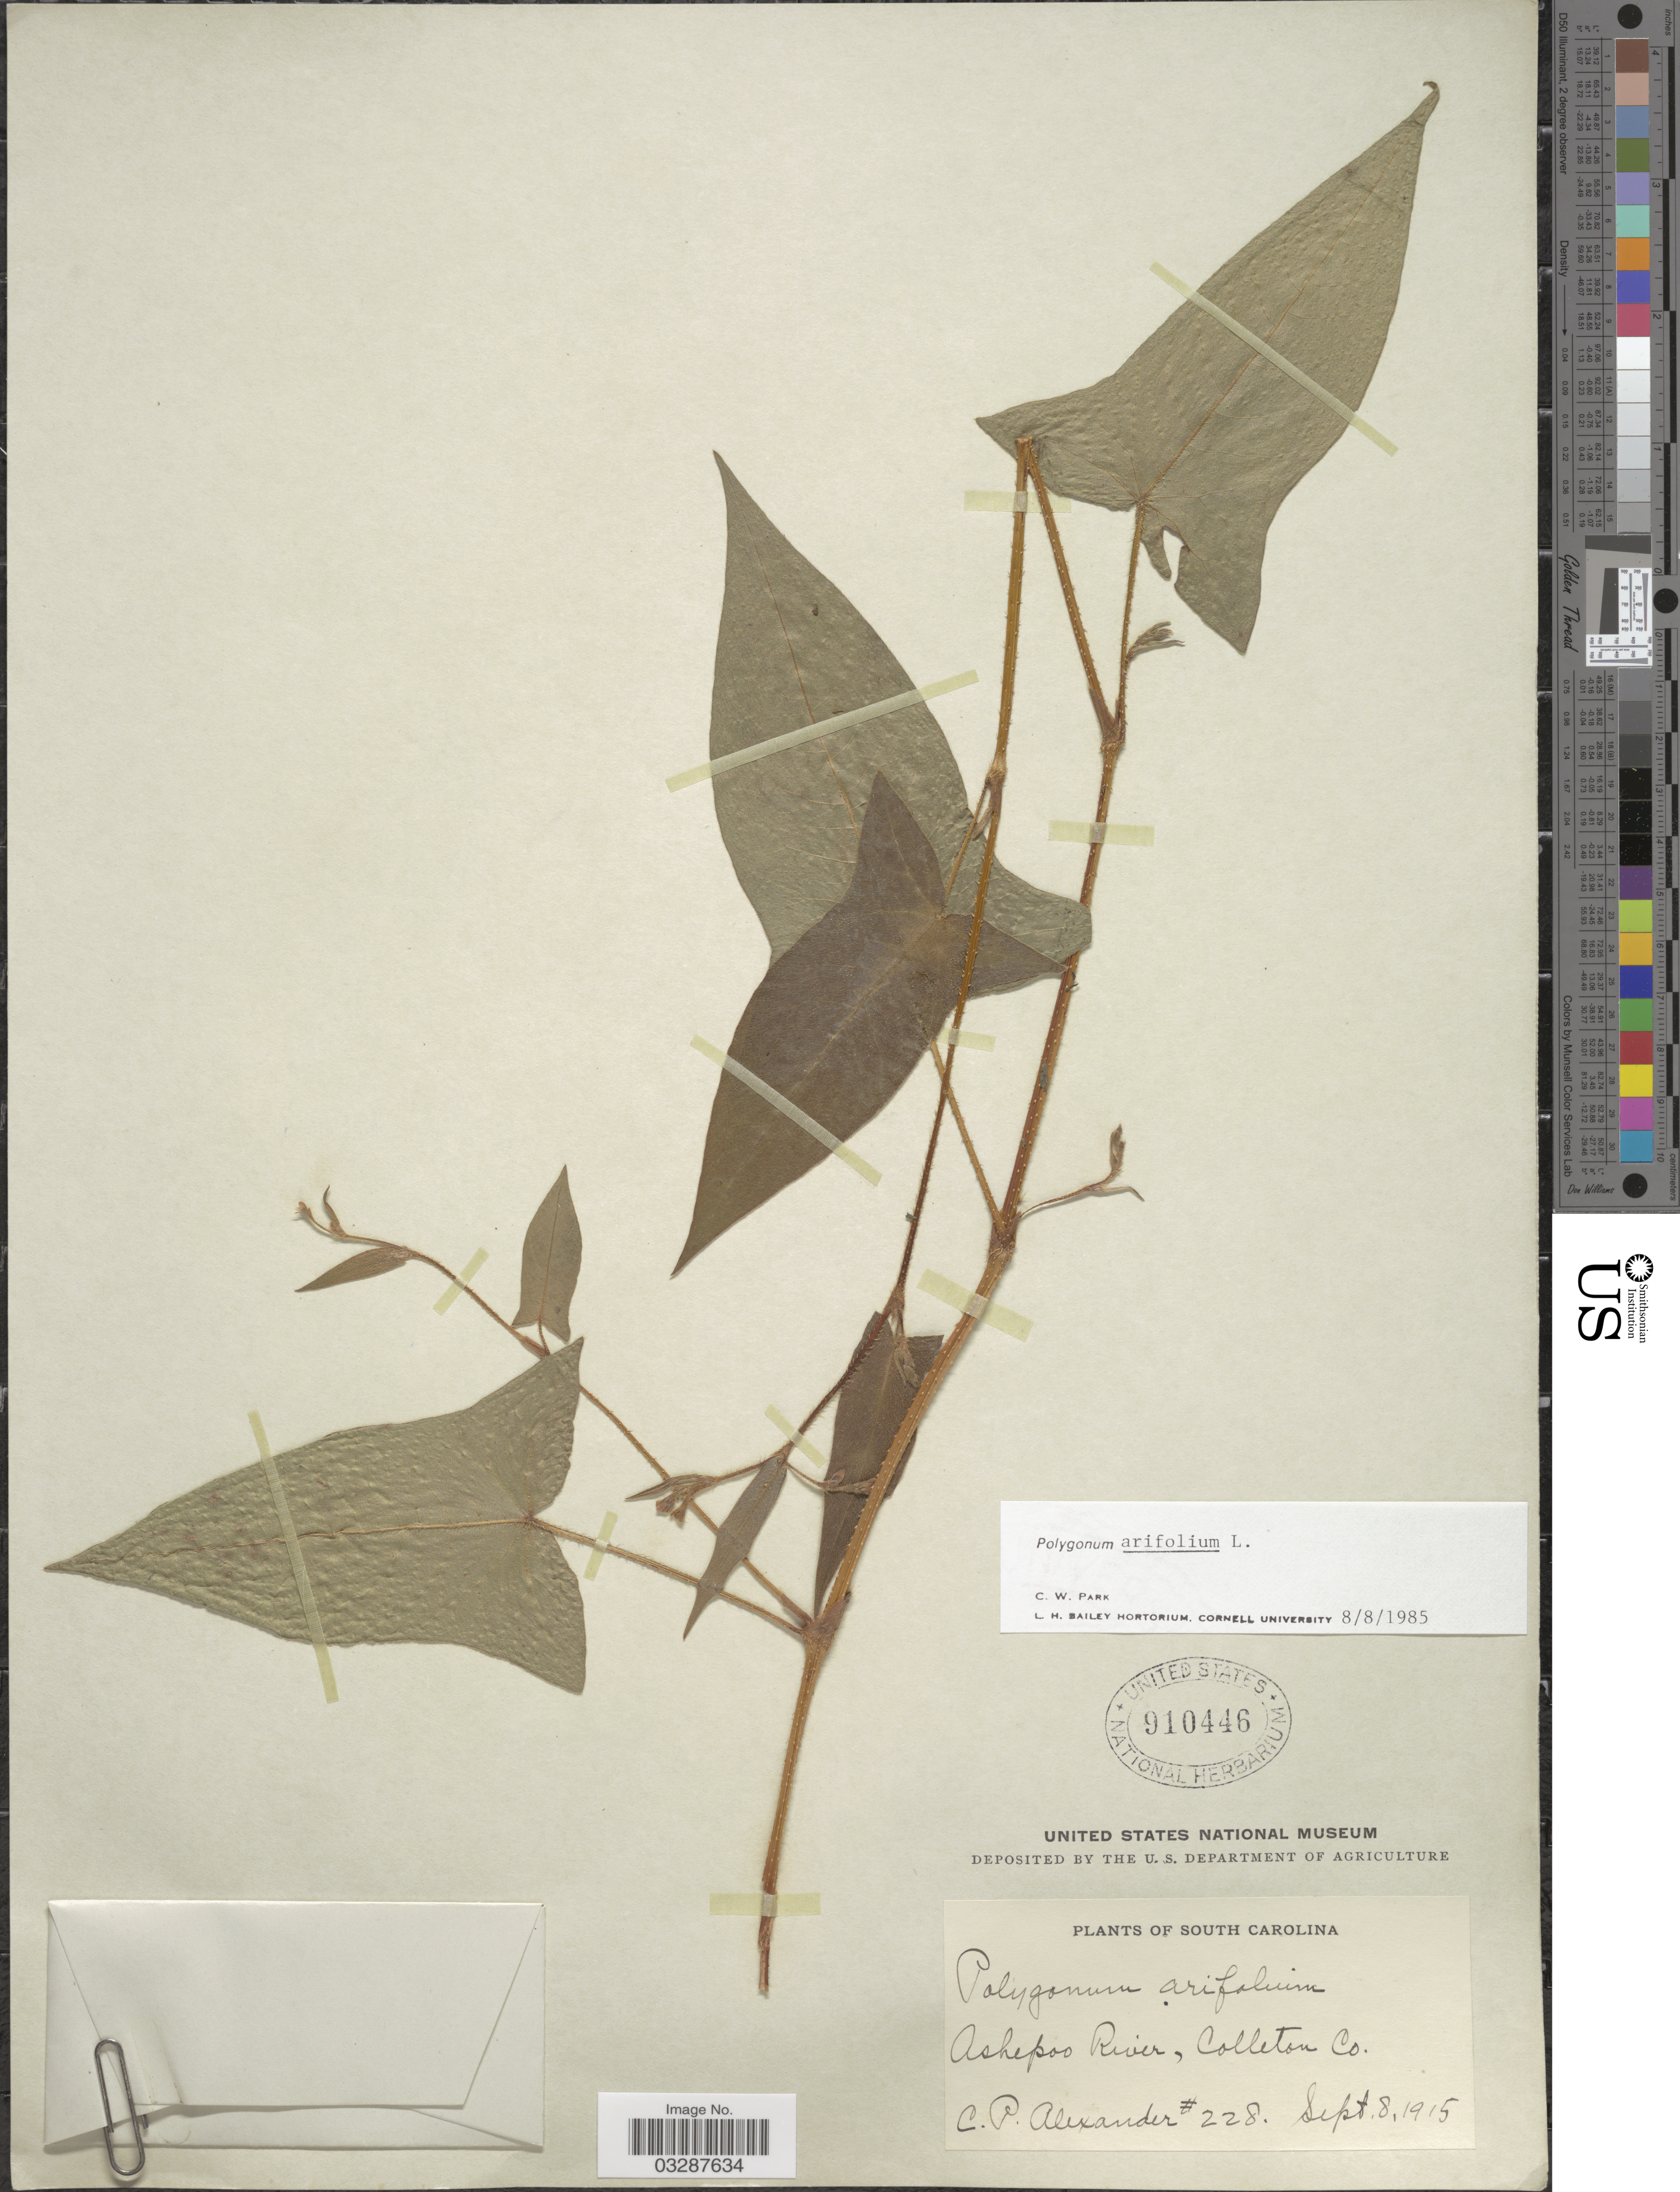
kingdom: Plantae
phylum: Tracheophyta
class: Magnoliopsida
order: Caryophyllales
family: Polygonaceae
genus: Persicaria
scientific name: Persicaria arifolia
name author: (L.) Haraldson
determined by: Atha, D. E.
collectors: C. P. Alexander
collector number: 228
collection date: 1915-09-08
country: United States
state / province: South Carolina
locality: Ashepoo River, Colleton Co.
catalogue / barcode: US 910446